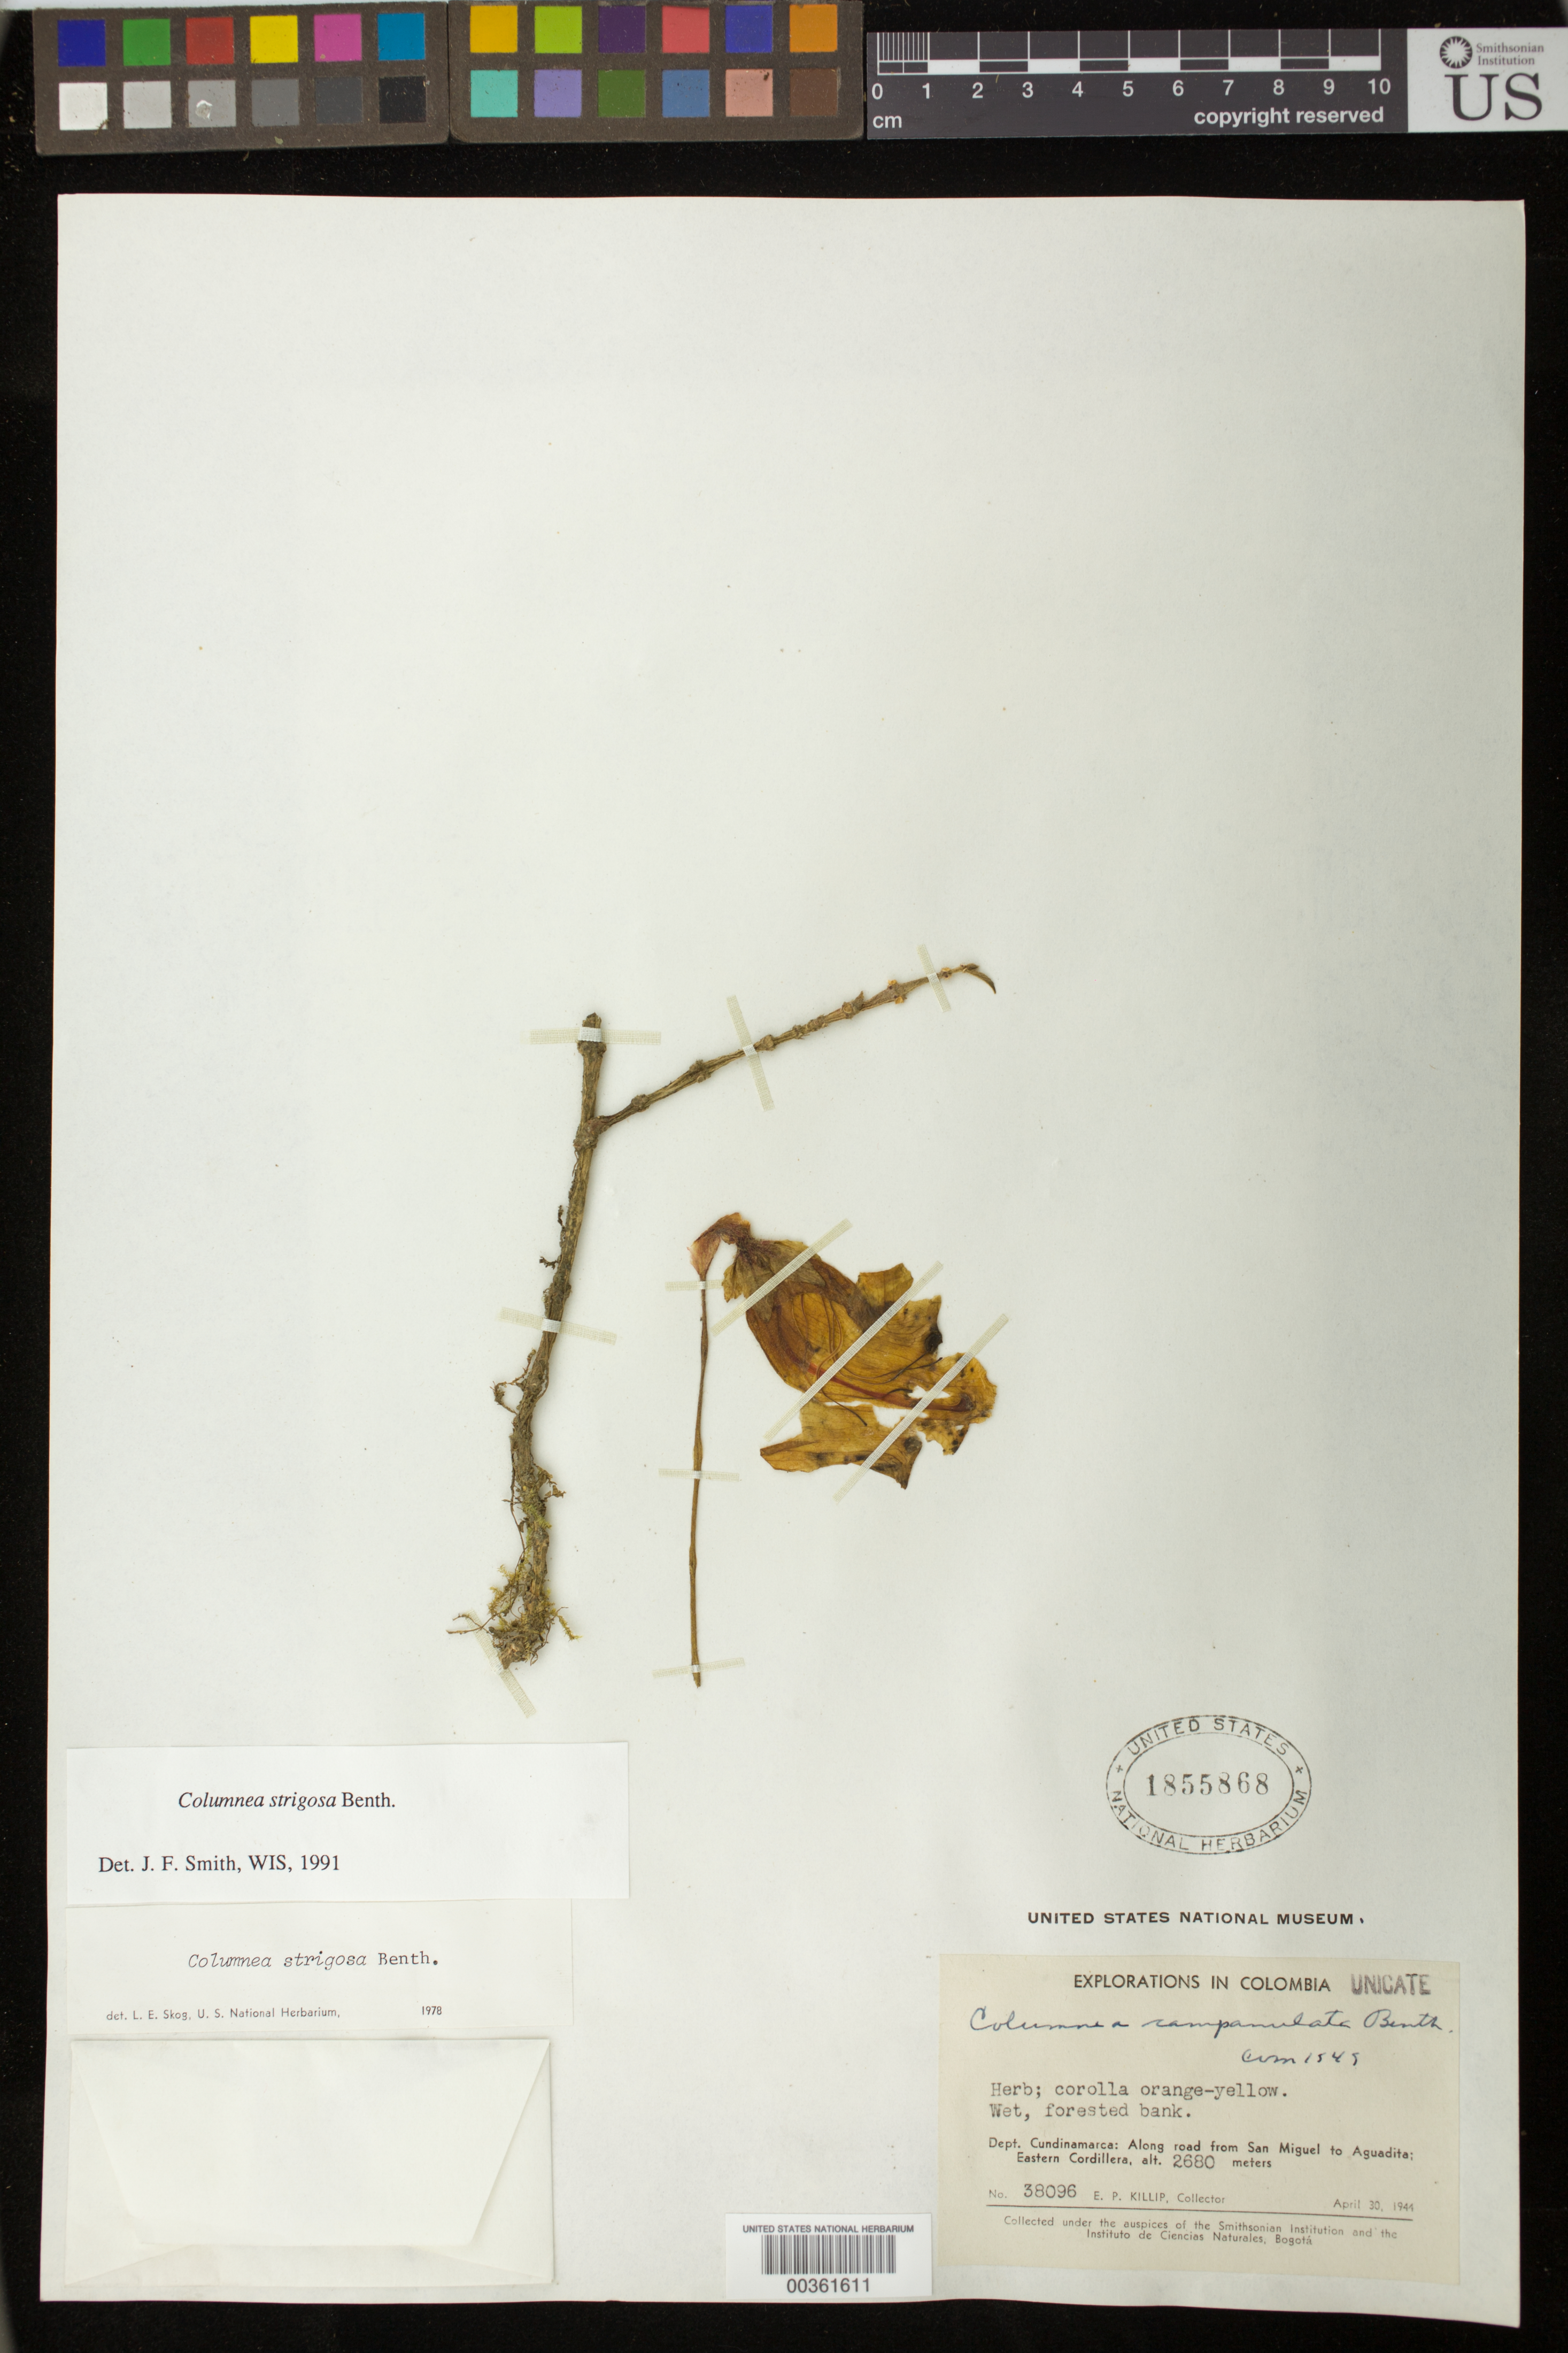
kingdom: Plantae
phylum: Tracheophyta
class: Magnoliopsida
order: Lamiales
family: Gesneriaceae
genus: Columnea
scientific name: Columnea strigosa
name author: Benth.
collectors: E. P. Killip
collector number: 38096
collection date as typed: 30 Apr 1944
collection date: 1944-04-30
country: Colombia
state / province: Cundinamarca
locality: Along road from San Miguel to Aguadita; eastern Cordillera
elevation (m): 2680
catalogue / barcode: US 1855868